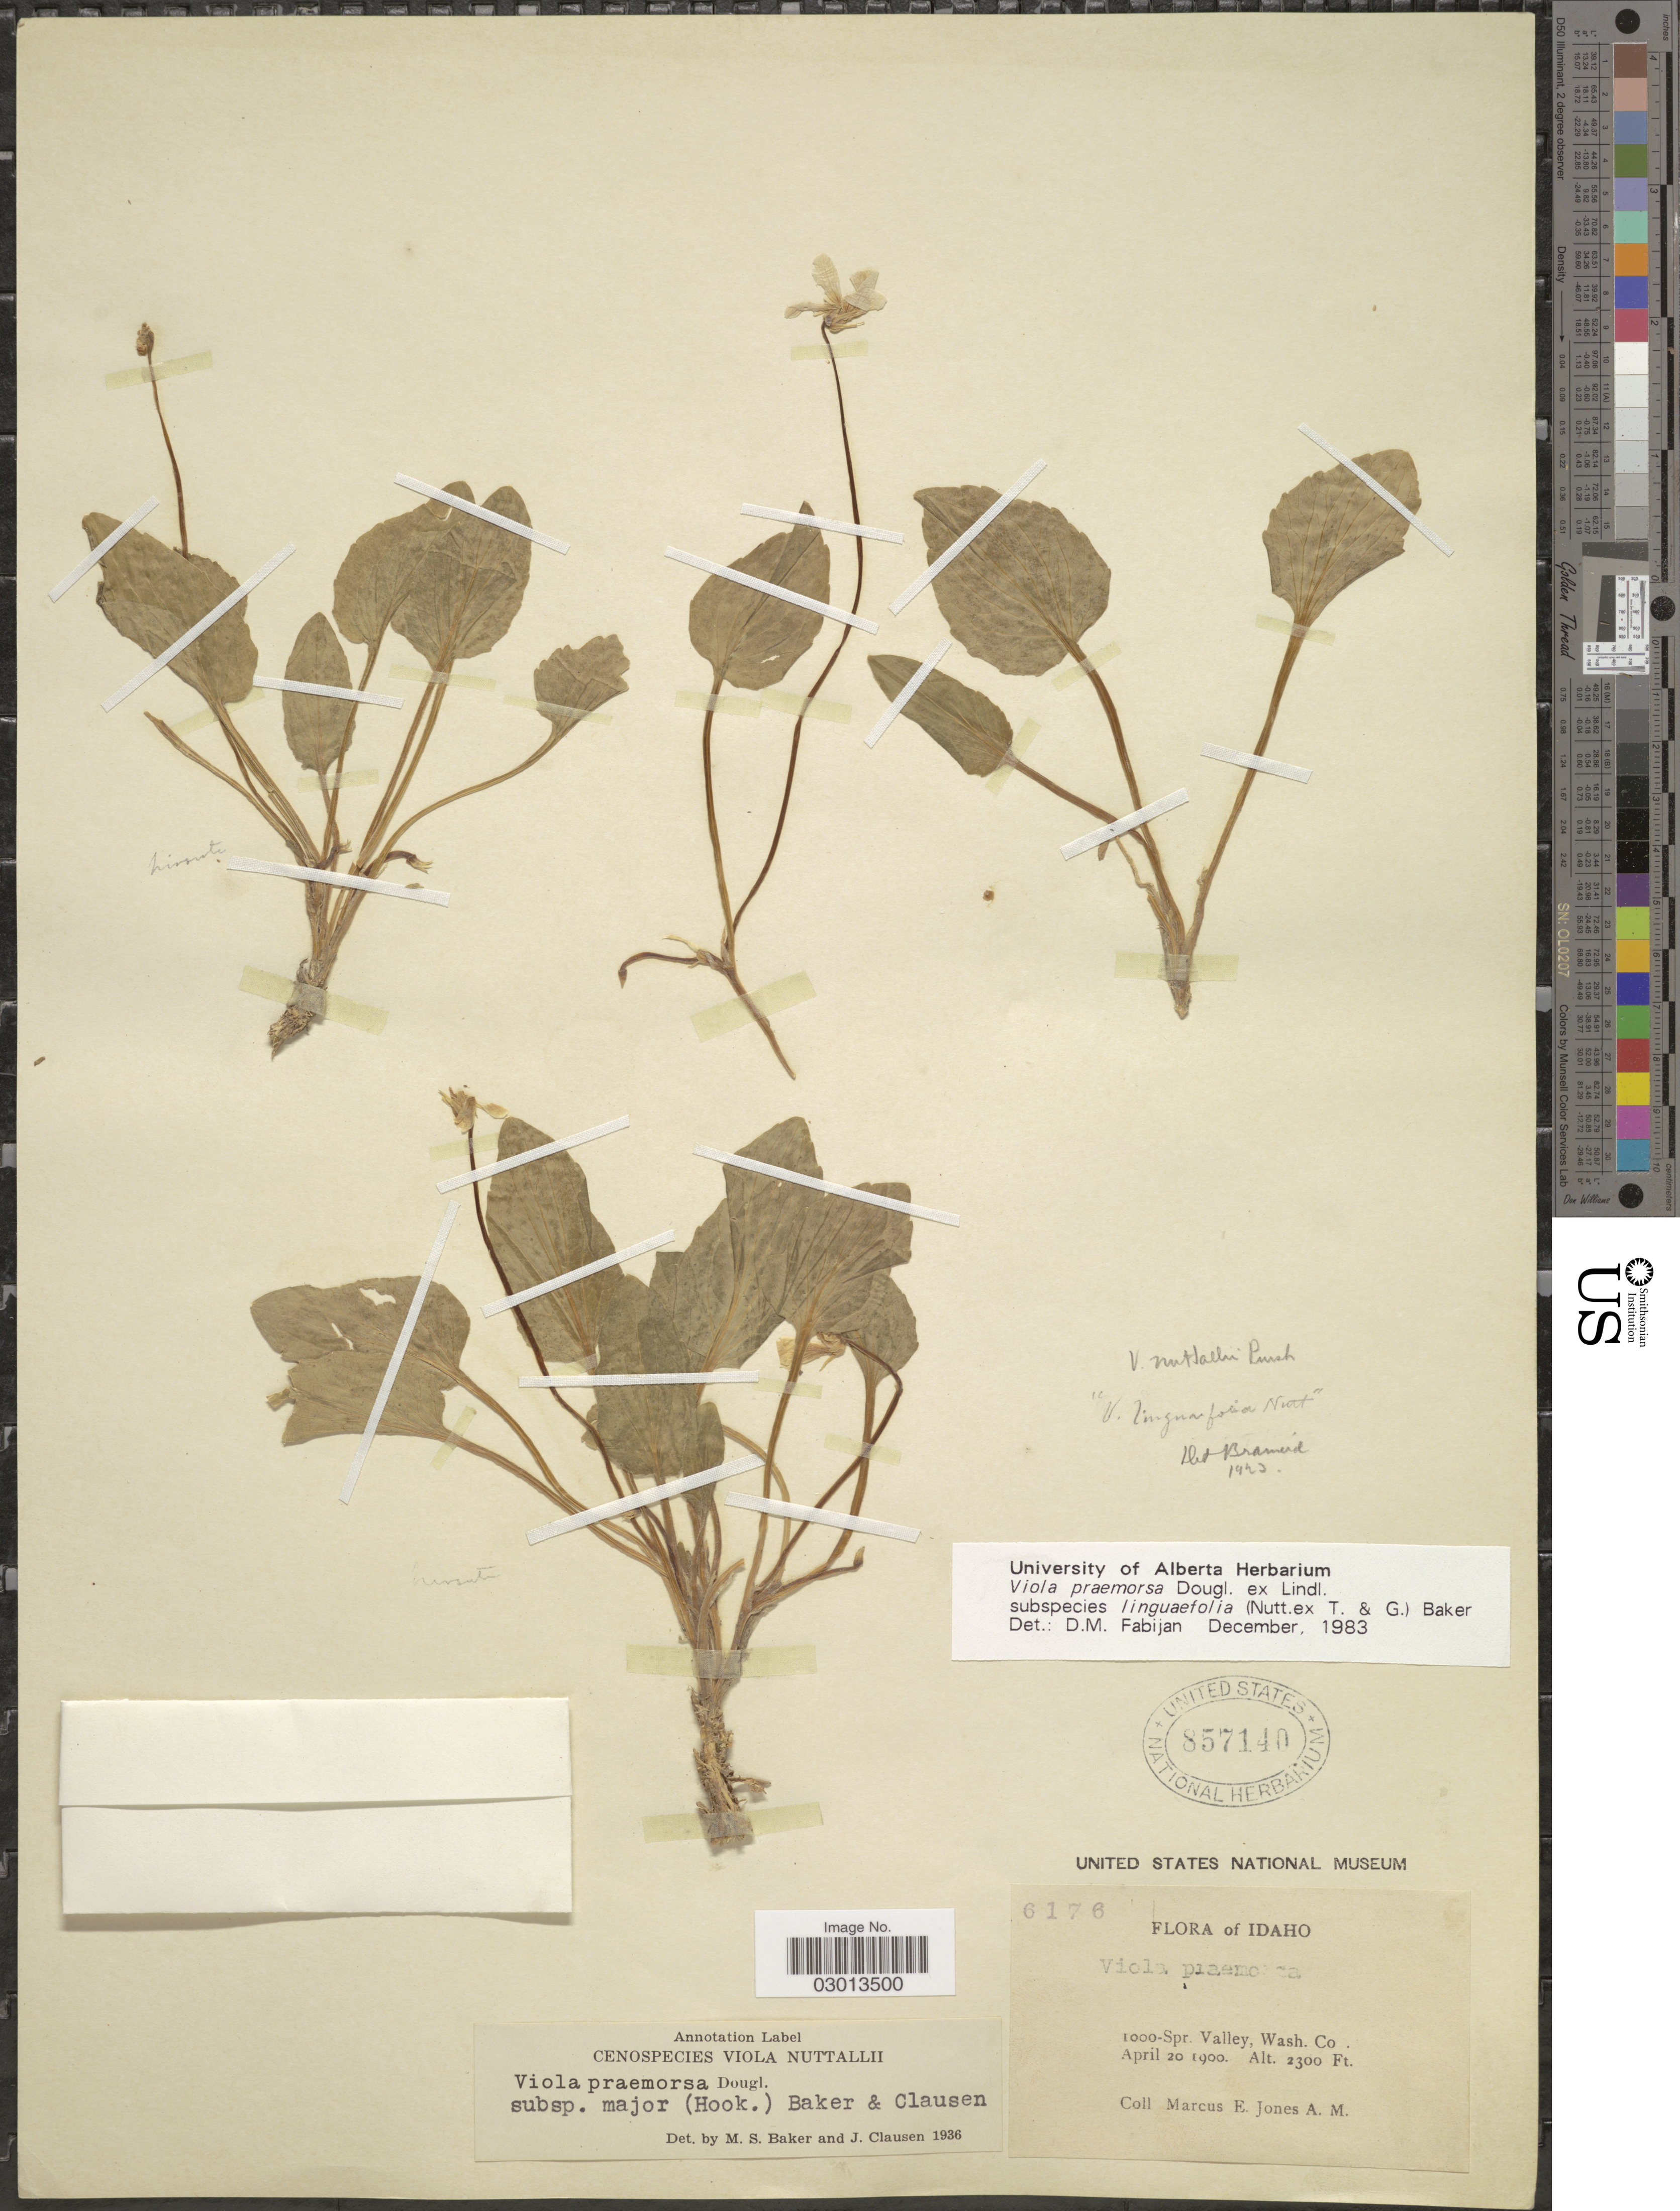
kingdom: Plantae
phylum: Tracheophyta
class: Magnoliopsida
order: Malpighiales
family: Violaceae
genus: Viola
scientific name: Viola praemorsa subsp. linguifolia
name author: (Nutt.) M.S. Baker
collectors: M. E. Jones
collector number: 6176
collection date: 1900-04-20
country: United States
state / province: Idaho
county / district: Washington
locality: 1000-Spr. Valley.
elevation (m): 701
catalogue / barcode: US 857140